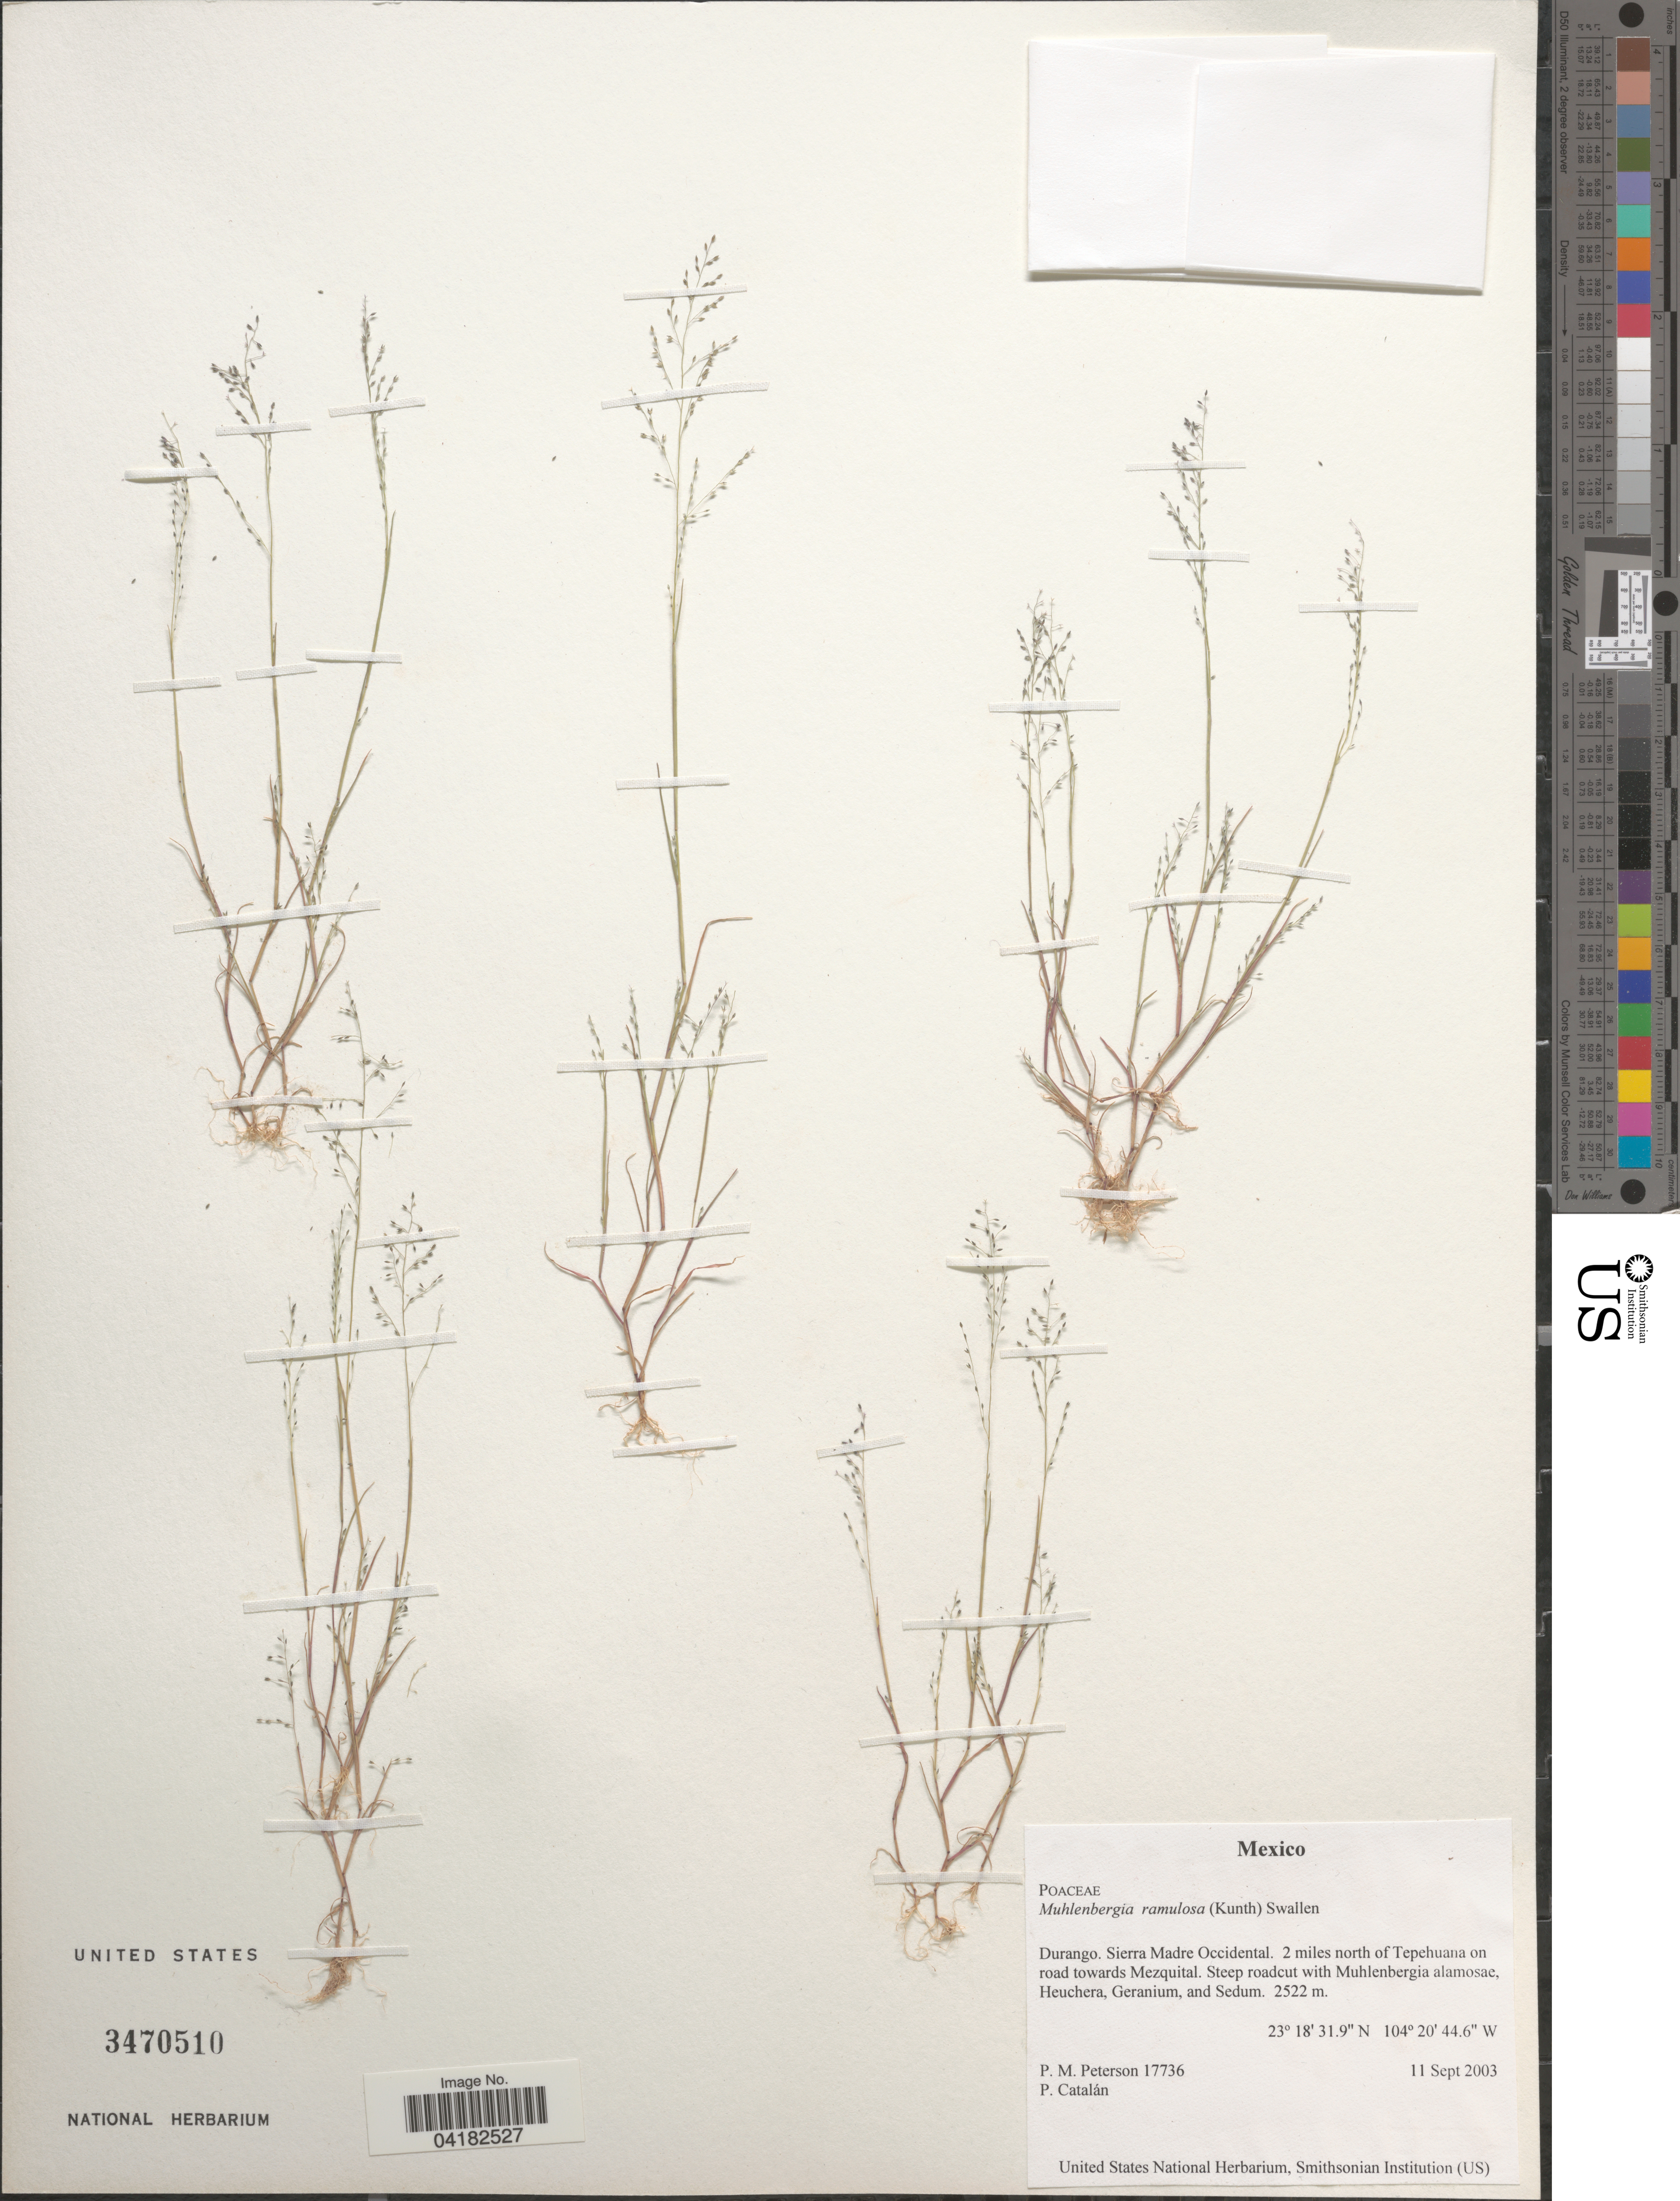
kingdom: Plantae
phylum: Tracheophyta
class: Liliopsida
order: Poales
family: Poaceae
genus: Muhlenbergia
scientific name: Muhlenbergia ramulosa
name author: (Kunth) Swallen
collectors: P. M. Peterson & P. Catalán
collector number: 17736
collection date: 2003-09-11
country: Mexico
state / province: Durango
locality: Sierra Madre Occidental. 2 miles north of Tepehuana on road towards Mezquital.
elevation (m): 2522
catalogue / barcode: US 3470510